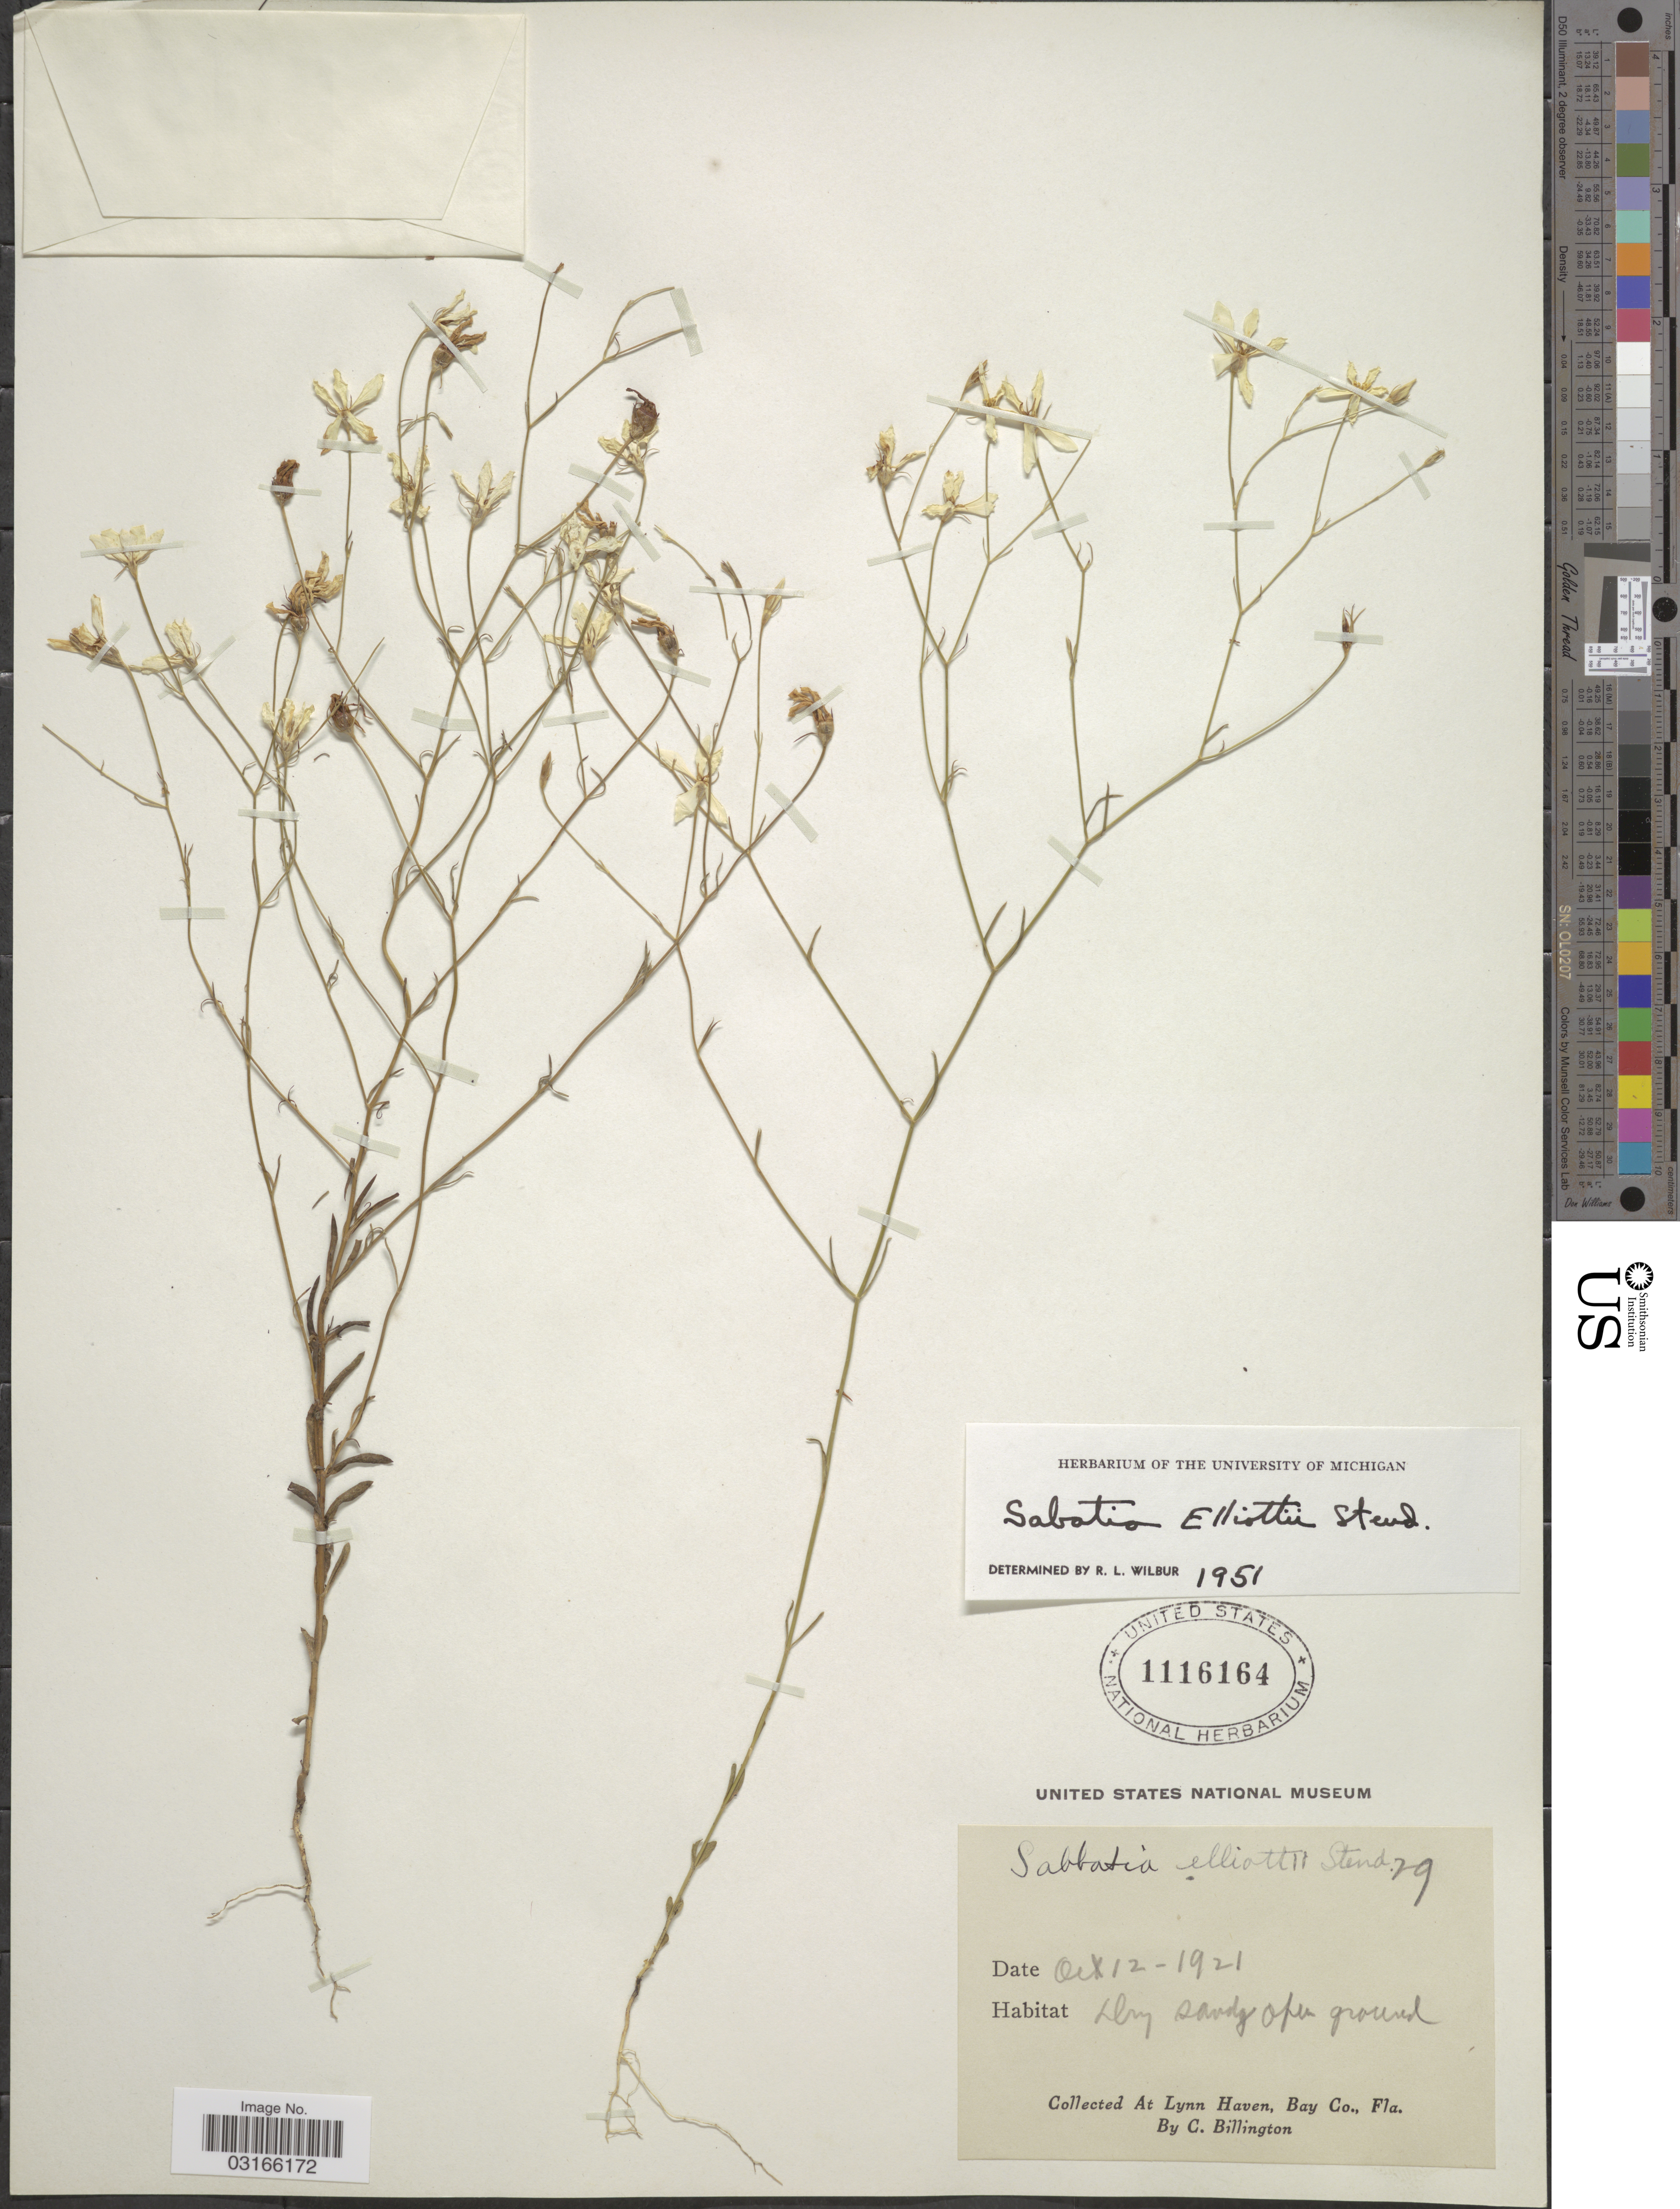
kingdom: Plantae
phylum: Tracheophyta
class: Magnoliopsida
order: Gentianales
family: Gentianaceae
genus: Sabatia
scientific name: Sabatia brevifolia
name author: Raf.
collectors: C. Billington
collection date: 1921-10-12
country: United States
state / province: Florida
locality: Lynn Haven, Bay Co.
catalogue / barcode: US 1116164